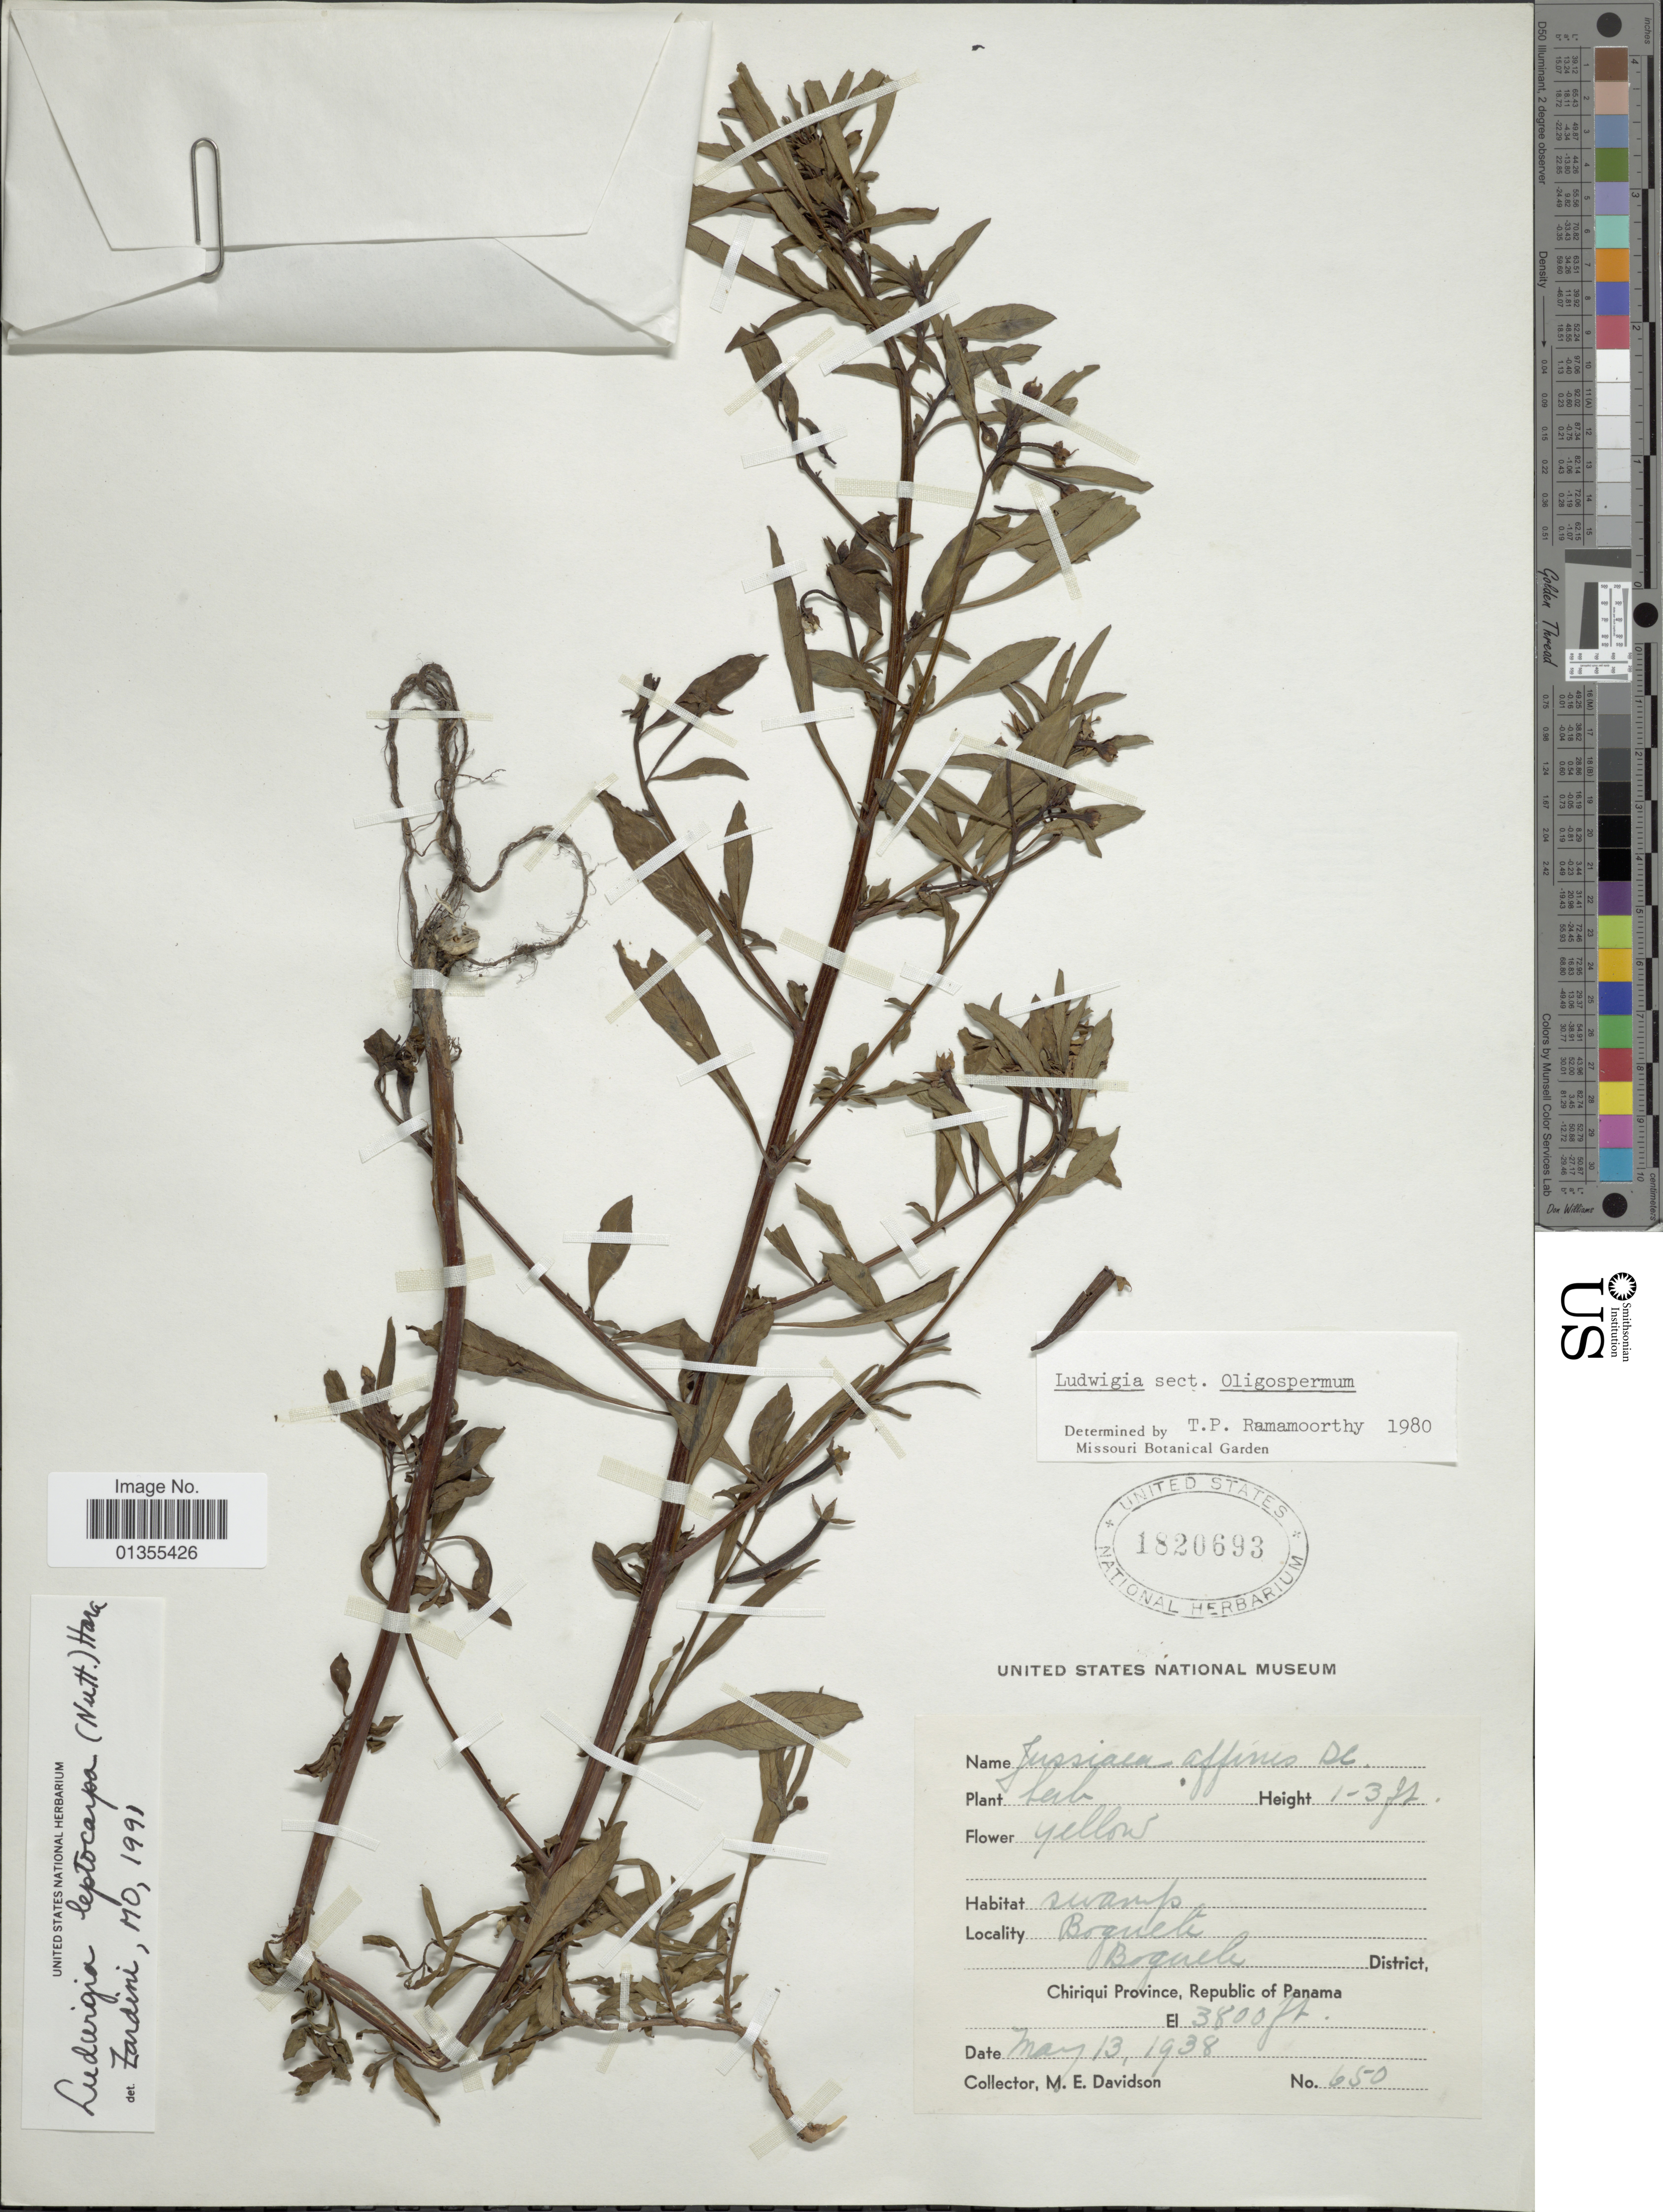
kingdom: Plantae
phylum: Tracheophyta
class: Magnoliopsida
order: Myrtales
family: Onagraceae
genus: Ludwigia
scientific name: Ludwigia nervosa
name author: (Poir.) H. Hara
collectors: M. E. Davidson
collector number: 650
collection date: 1938-05-13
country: Panama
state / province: Chiriqui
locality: Boguete. Boguete District. Chiriqui Province, Republic of Panama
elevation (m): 1158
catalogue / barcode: US 1820693